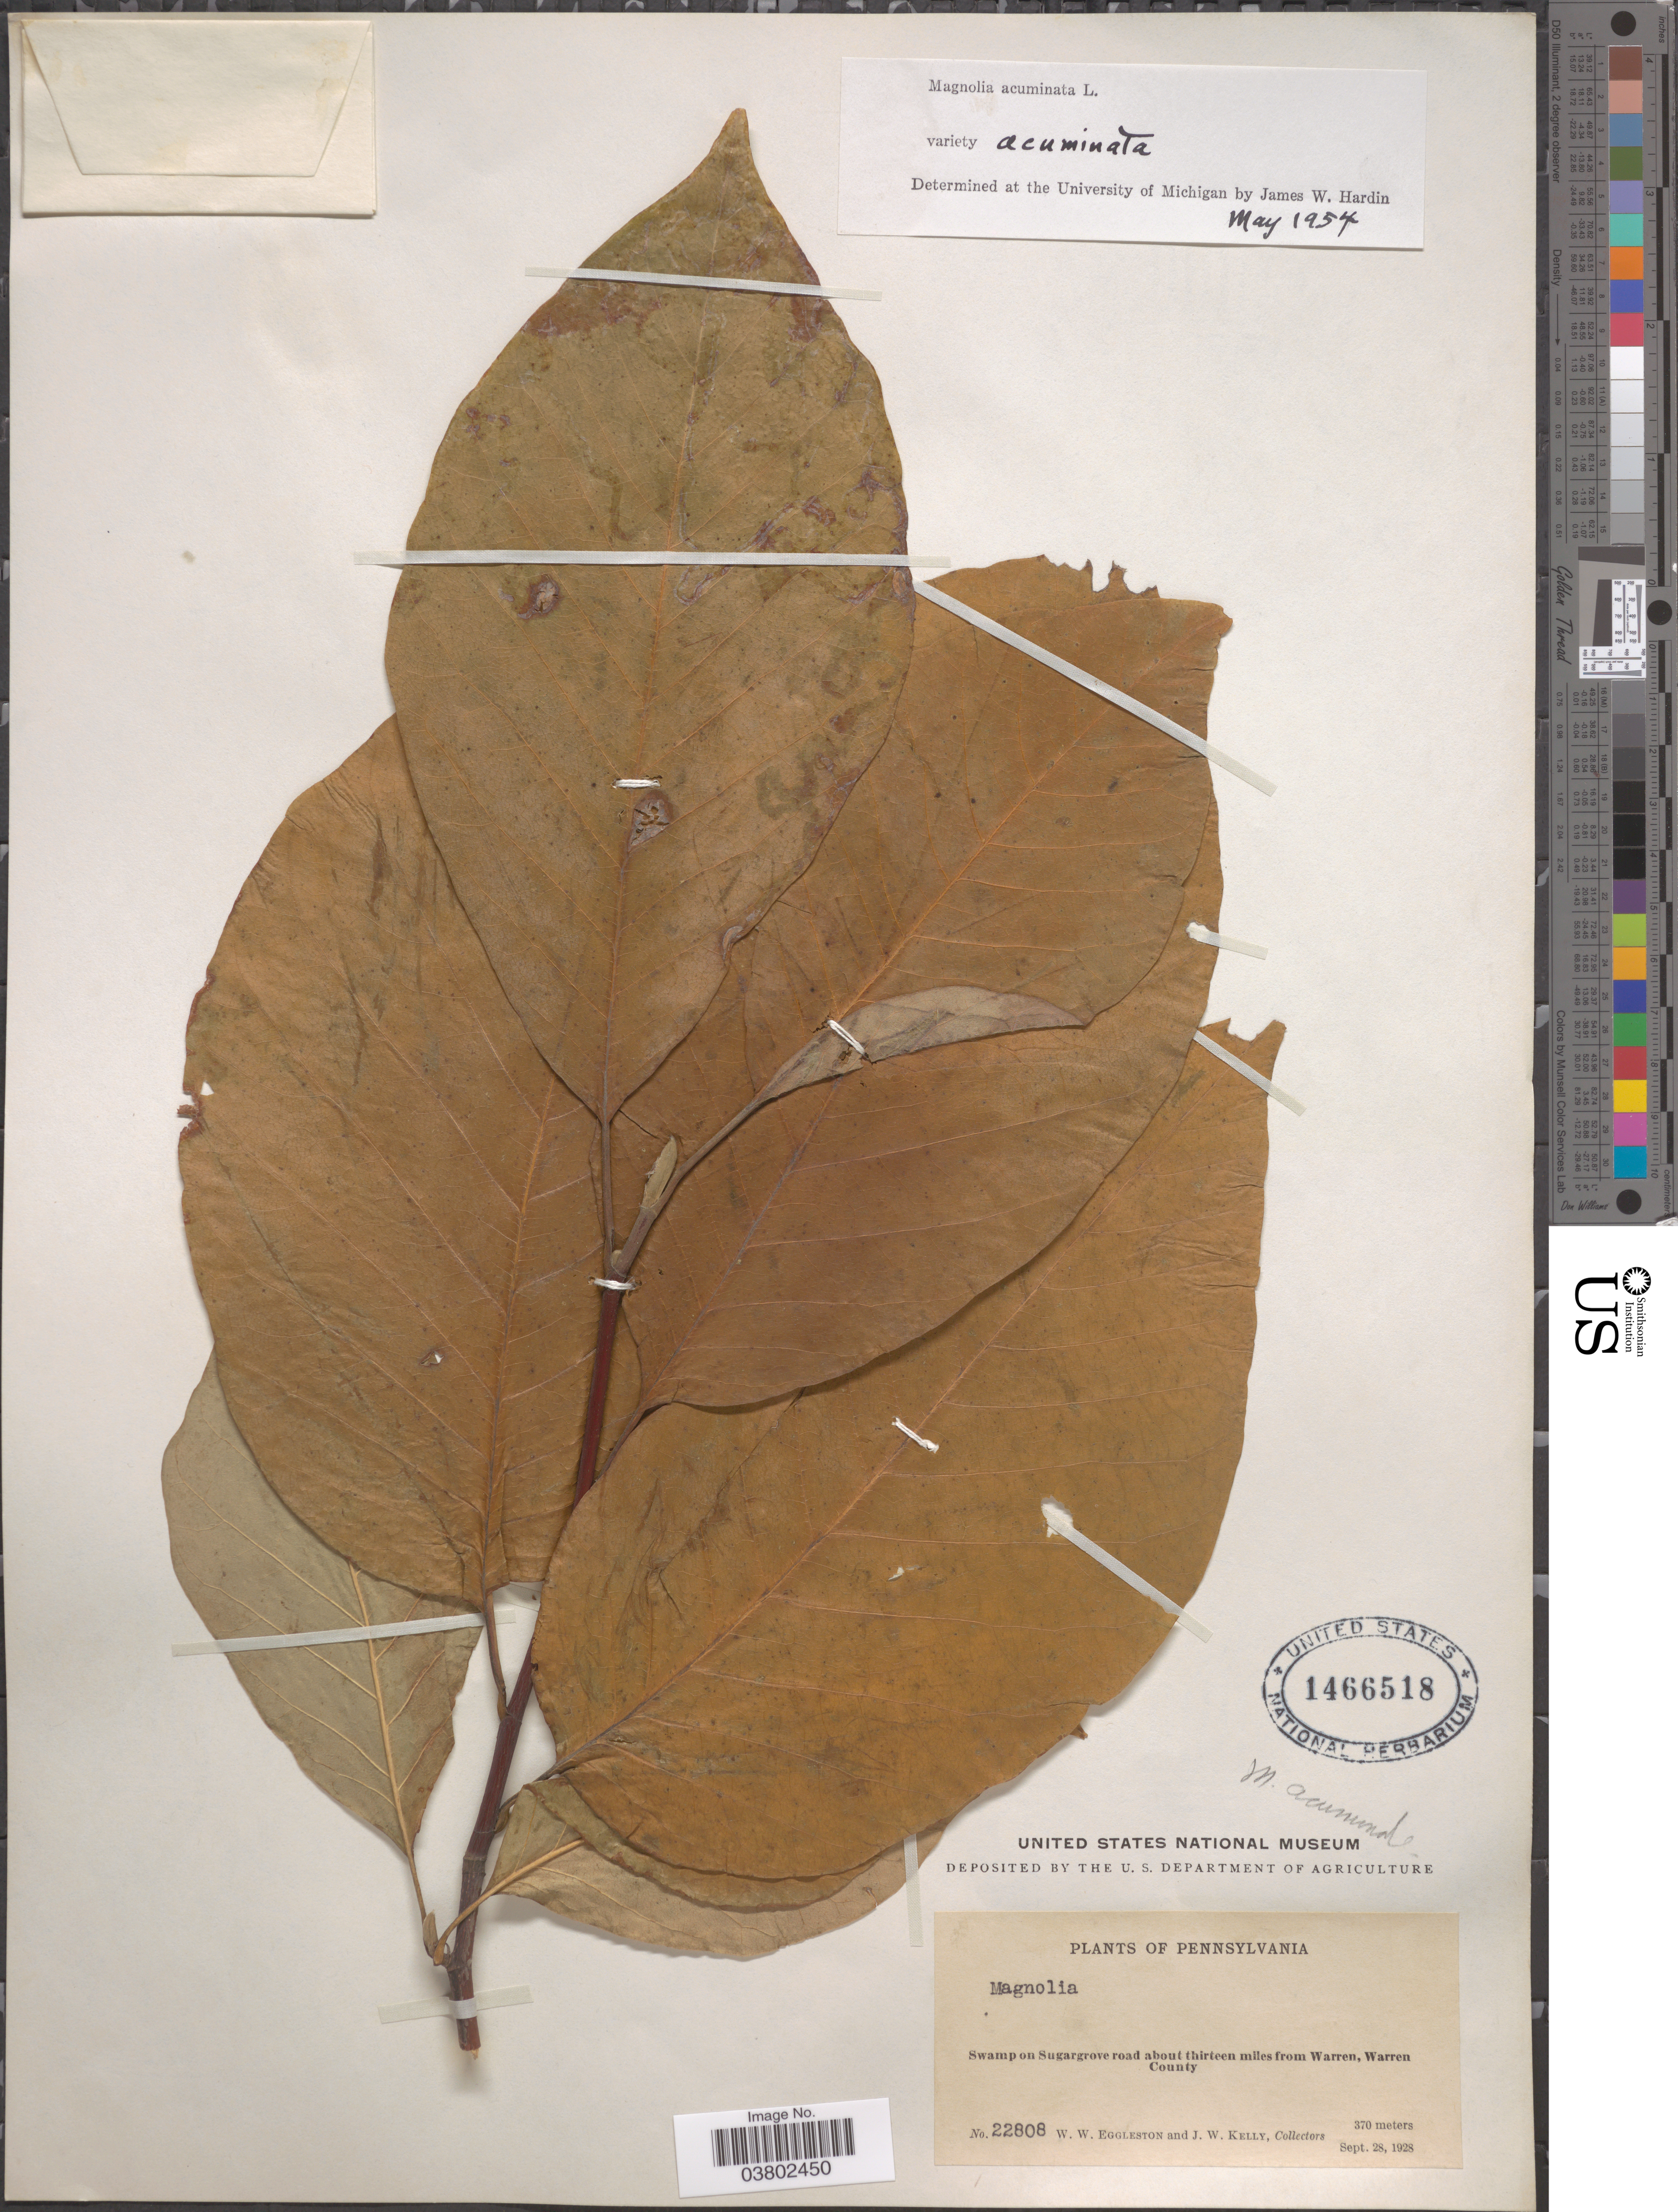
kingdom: Plantae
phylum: Tracheophyta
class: Magnoliopsida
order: Magnoliales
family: Magnoliaceae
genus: Magnolia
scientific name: Magnolia acuminata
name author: (L.) L.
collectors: W. W. Eggleston & J. Kelly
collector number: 22808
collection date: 1928-09-28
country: United States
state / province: Pennsylvania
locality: Swamp on Sugargrove road about thirteen miles from Warren, Warren County.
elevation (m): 370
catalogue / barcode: US 1466518